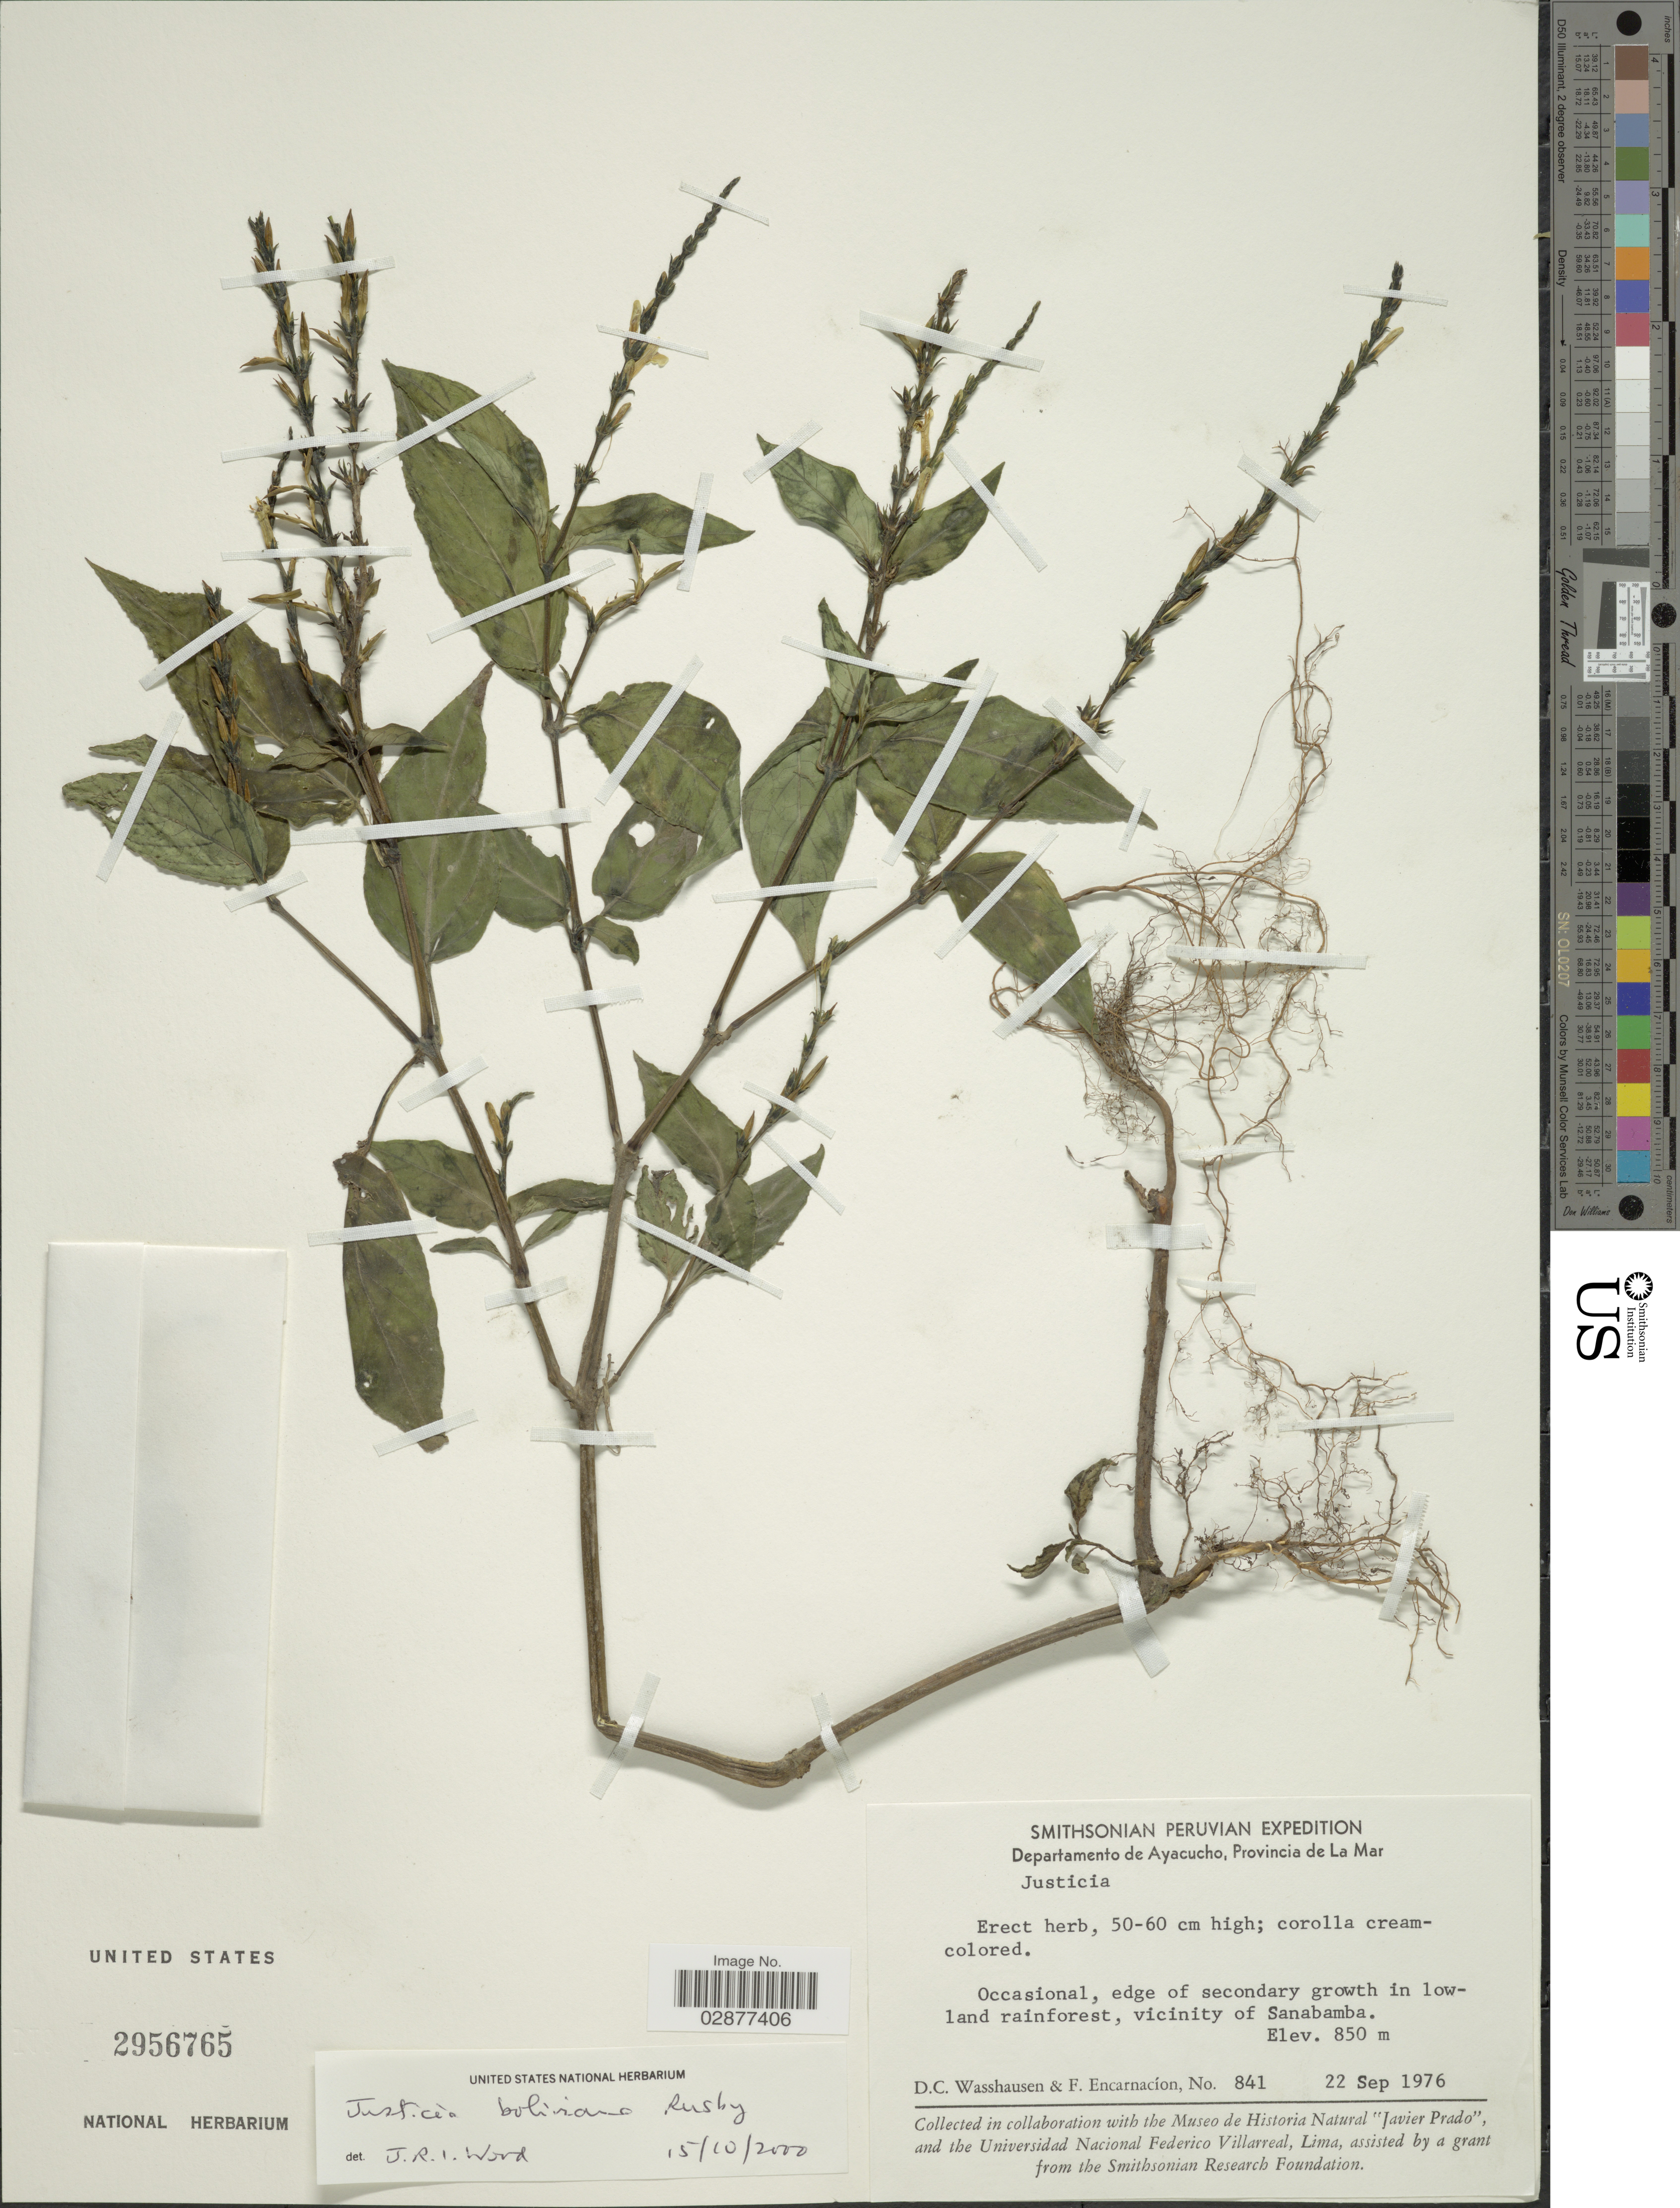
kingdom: Plantae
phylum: Tracheophyta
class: Magnoliopsida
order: Lamiales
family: Acanthaceae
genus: Justicia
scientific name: Justicia boliviana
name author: Rusby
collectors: D. C. Wasshausen & F. Encarnación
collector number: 841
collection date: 1976-09-22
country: Peru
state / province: Ayacucho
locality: Departamento de Ayacucho, Provincia de La Mar. Occasional, edge of secondary growth in lowland rainforest, vicinity of Sanabamba.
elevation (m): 850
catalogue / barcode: US 2956765